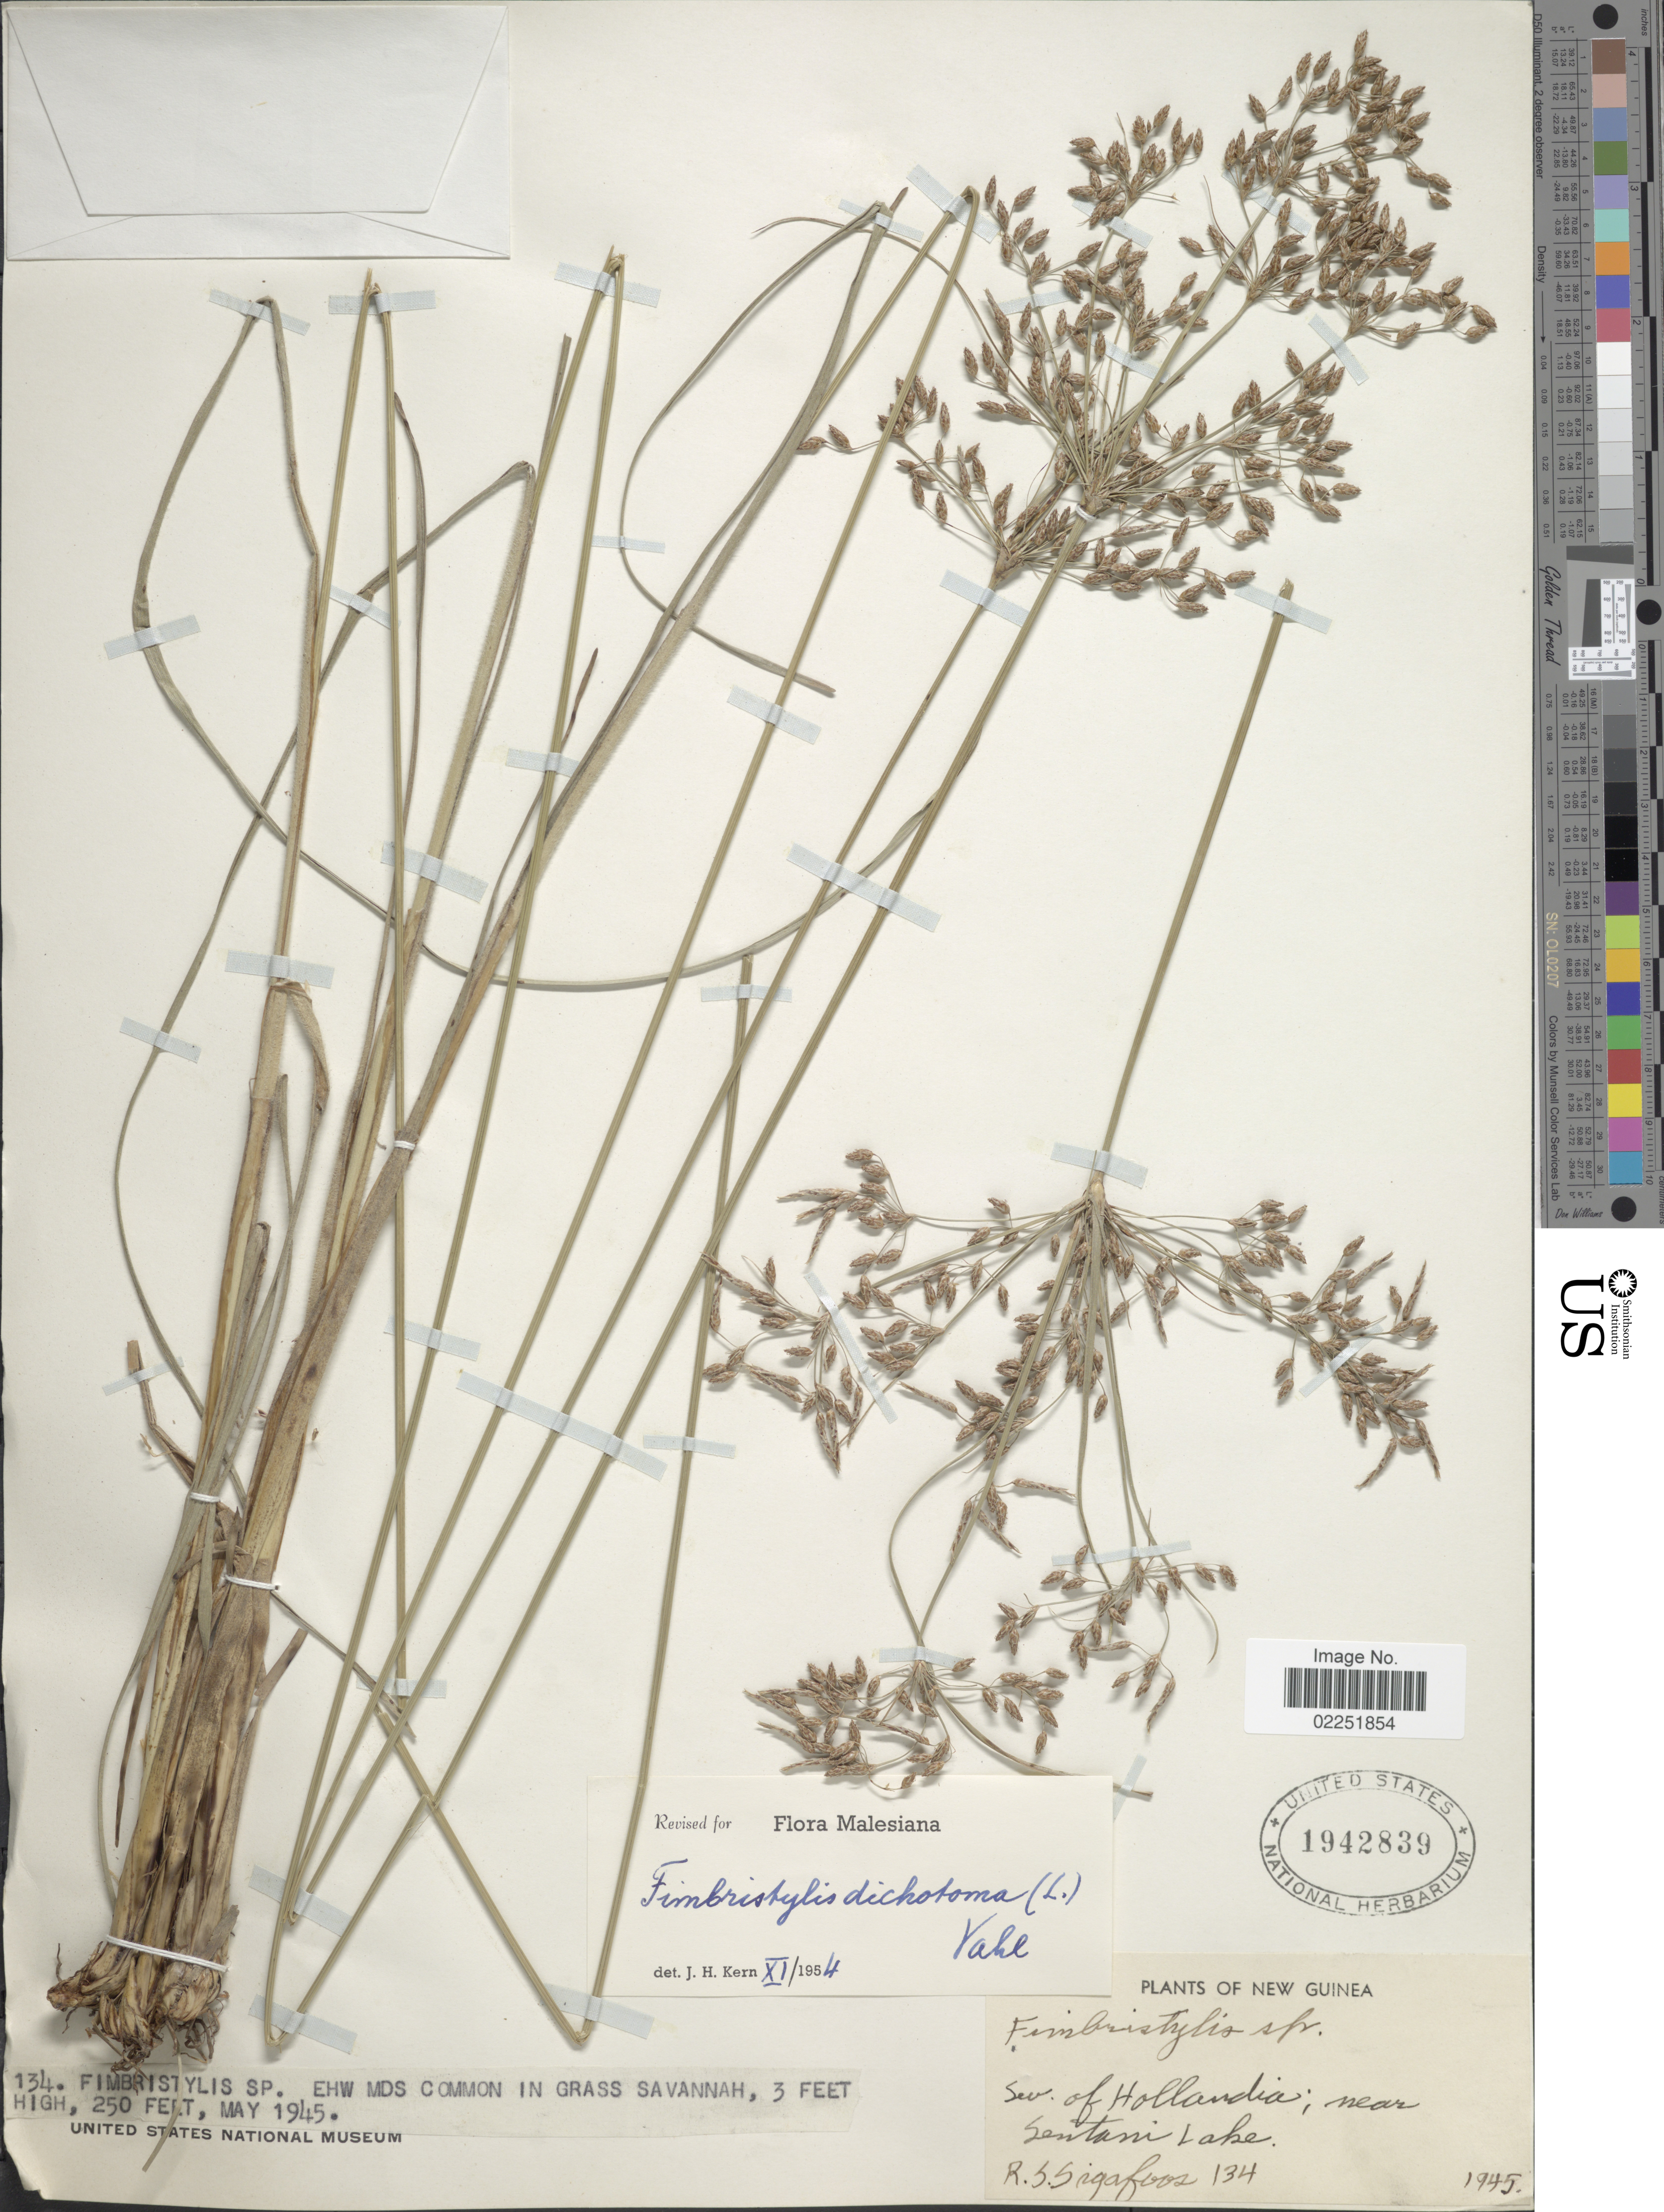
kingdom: Plantae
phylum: Tracheophyta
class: Liliopsida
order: Poales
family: Cyperaceae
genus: Fimbristylis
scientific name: Fimbristylis dichotoma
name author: (L.) Vahl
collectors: R. Sigafoos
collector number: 134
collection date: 1945-05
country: Papua New Guinea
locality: New Guinea. Sw. of Hollandis; near Sentani Lake [interpreted]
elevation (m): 76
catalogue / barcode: US 1942839